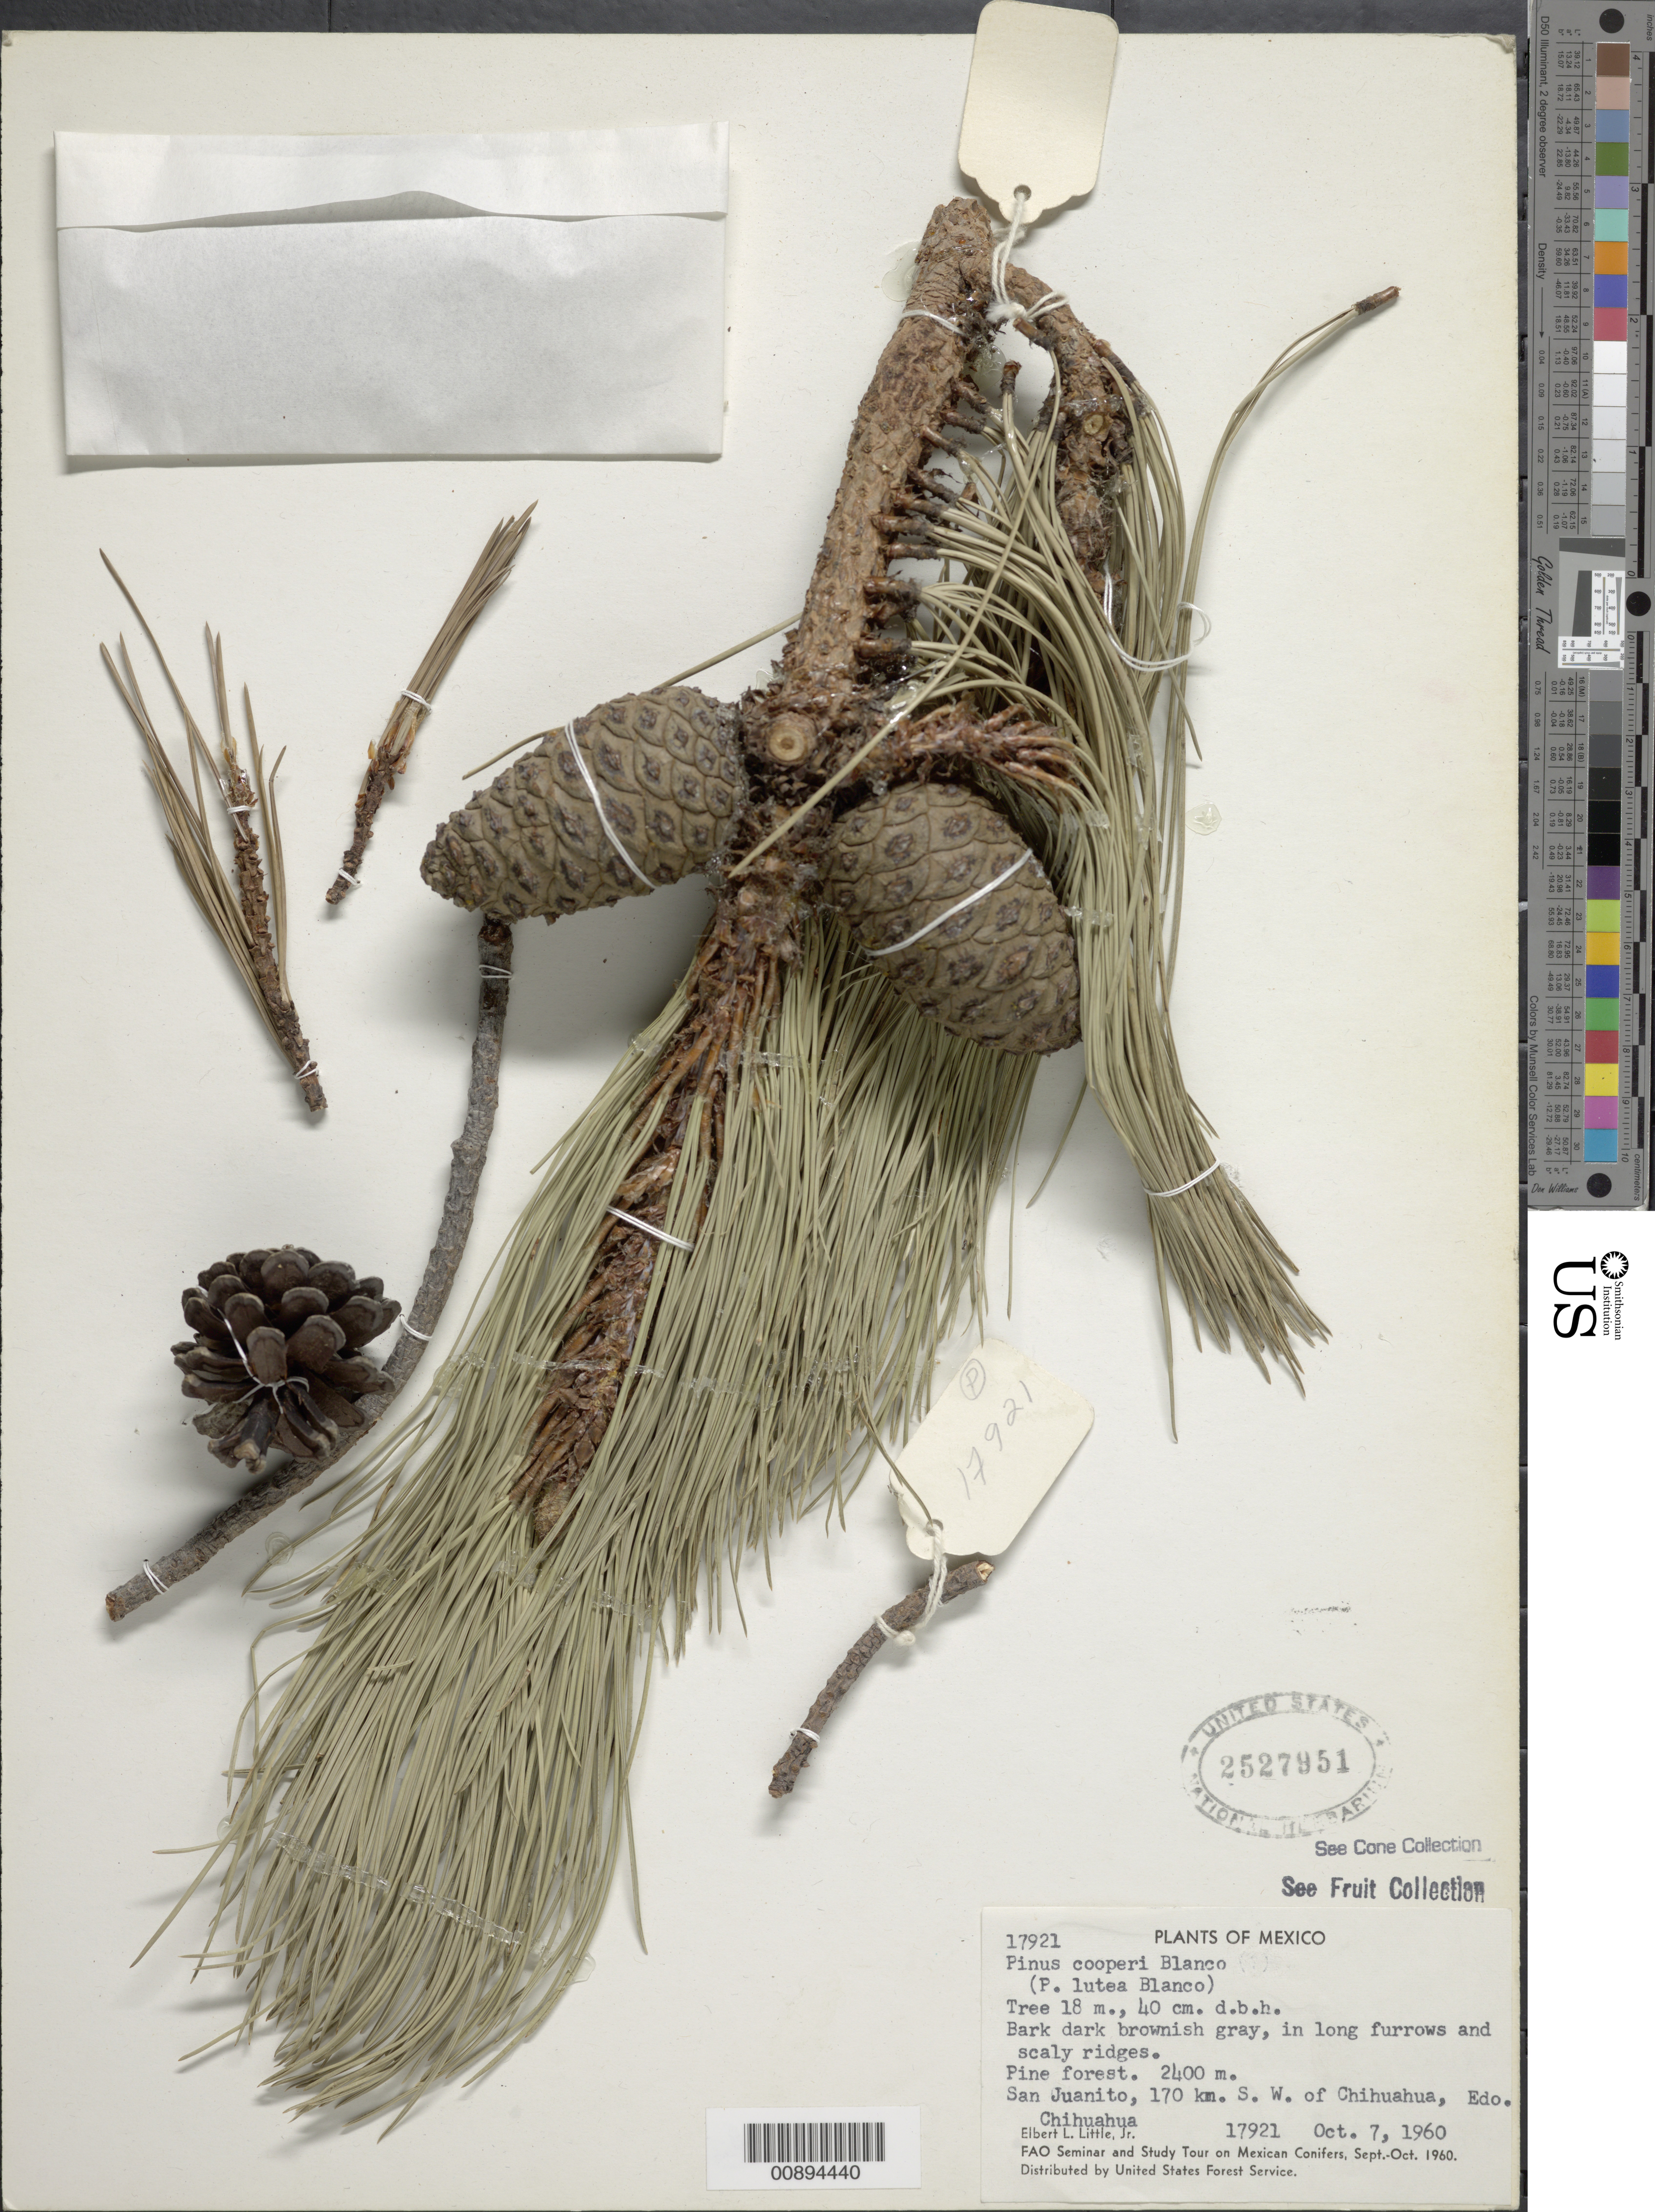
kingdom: Plantae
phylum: Tracheophyta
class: Pinopsida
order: Pinales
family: Pinaceae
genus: Pinus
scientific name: Pinus cooperi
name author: C.E. Blanco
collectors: E. L. Little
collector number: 17921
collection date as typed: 07 Oct 1960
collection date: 1960-10-07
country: Mexico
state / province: Chihuahua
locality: San Juanito, 170 km. SW of Chihuahua, Chihuahua.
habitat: Pine forest.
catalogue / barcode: US 2527951